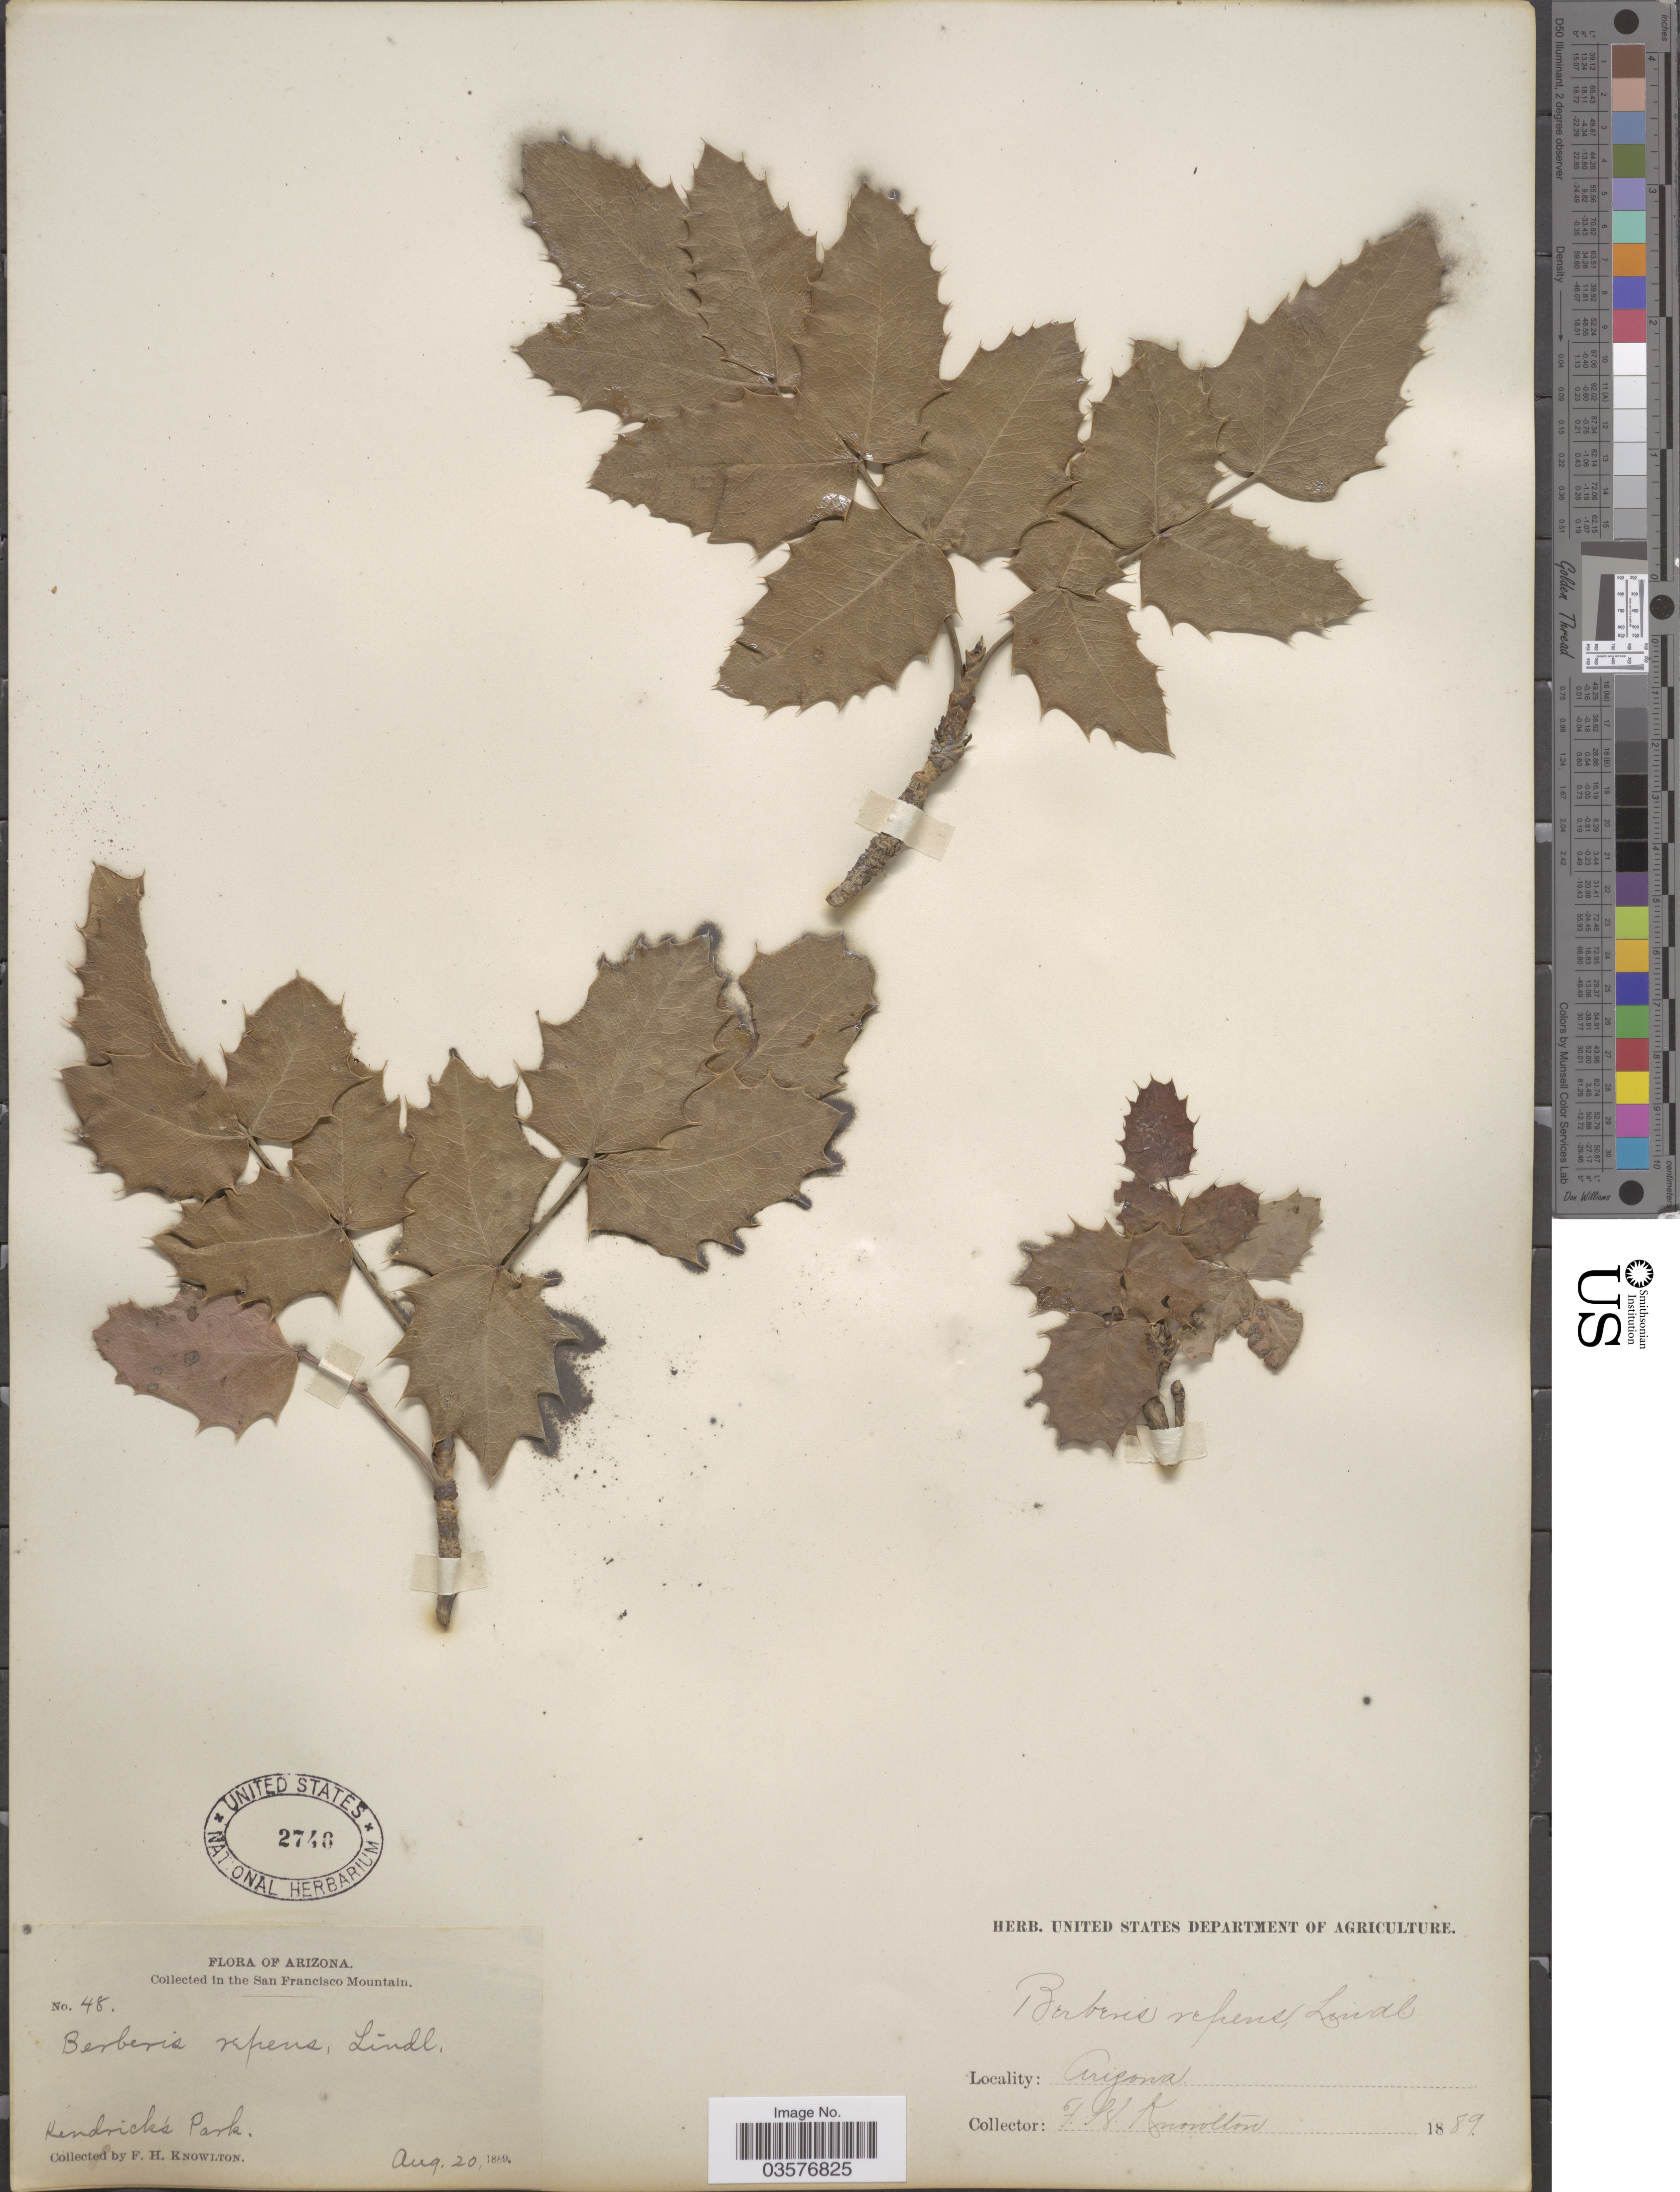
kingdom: Plantae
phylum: Tracheophyta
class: Magnoliopsida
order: Ranunculales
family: Berberidaceae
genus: Mahonia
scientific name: Mahonia repens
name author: (Lindl.) G. Don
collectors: F. H. Knowlton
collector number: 48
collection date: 1889-08-20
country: United States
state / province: Arizona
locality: The San Francisco Mountain. Kendrick's Park.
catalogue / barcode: US 2746